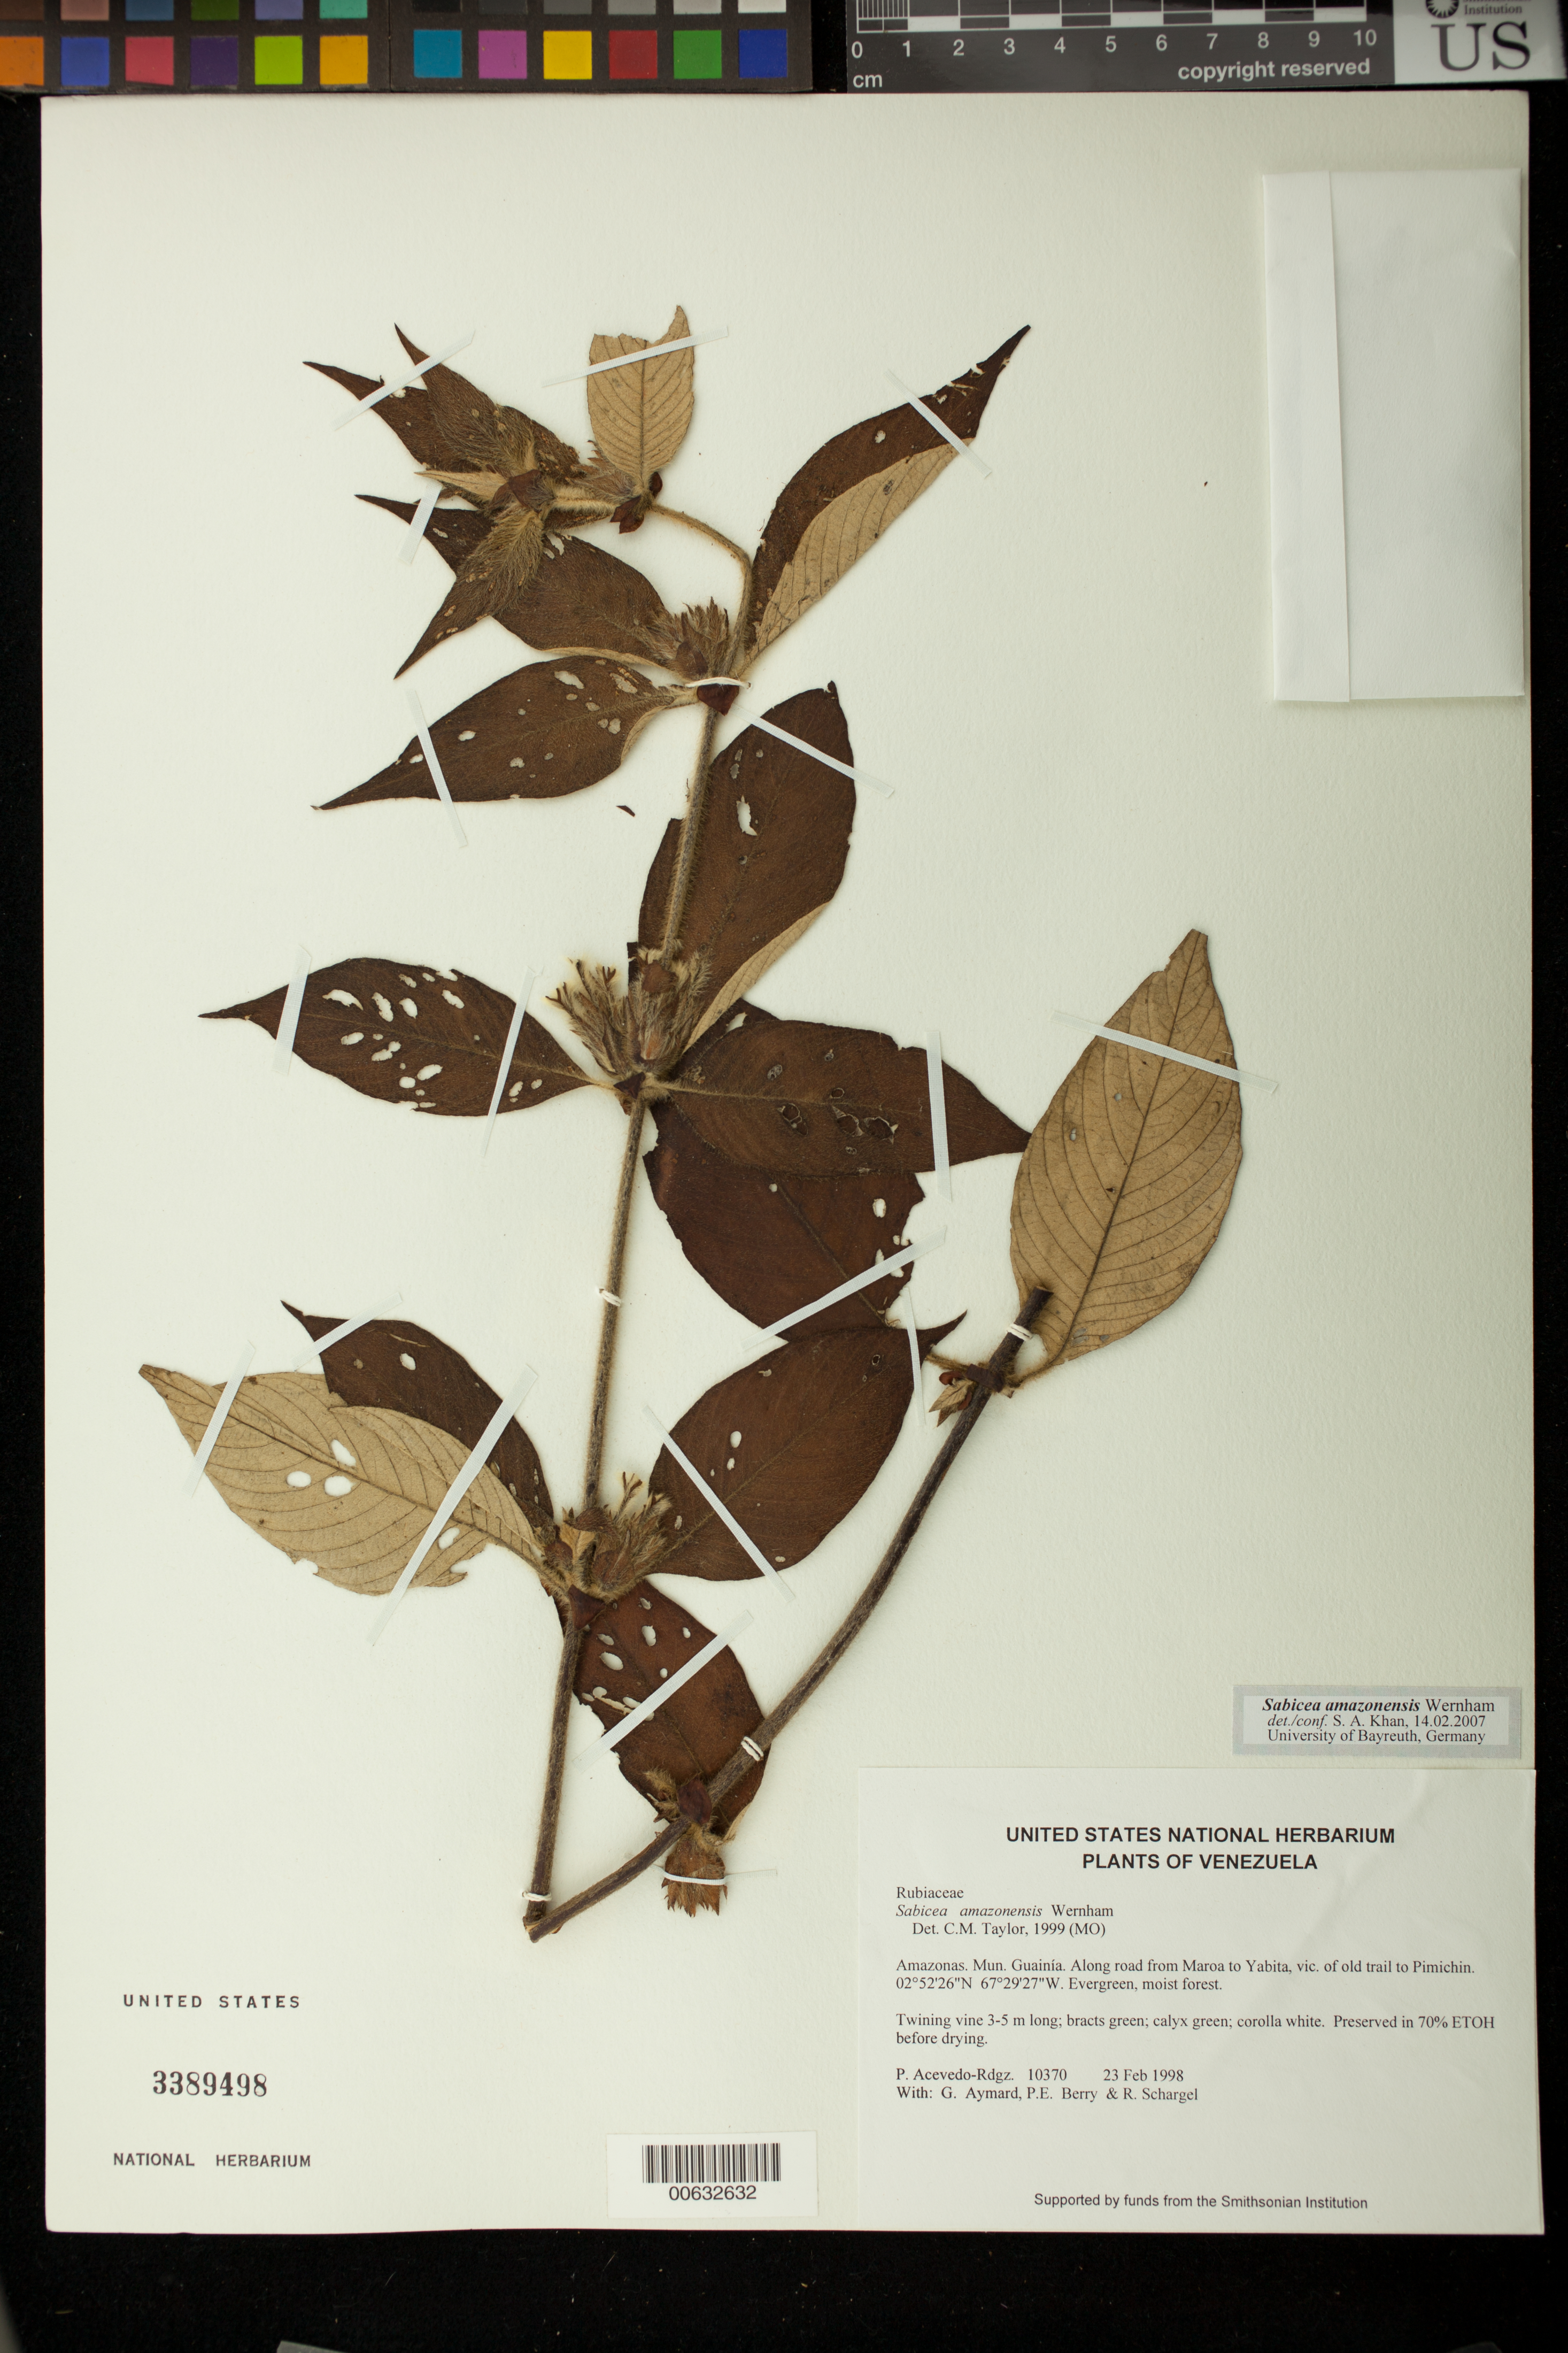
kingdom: Plantae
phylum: Tracheophyta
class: Magnoliopsida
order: Gentianales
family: Rubiaceae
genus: Sabicea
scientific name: Sabicea amazonensis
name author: Wernham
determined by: Taylor, Charlotte M.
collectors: P. Acevedo-Rodr., G. A. Aymard, P. E. Berry & R. Schargel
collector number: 10370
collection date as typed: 23 Feb 1998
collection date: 1998-02-23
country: Venezuela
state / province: Amazonas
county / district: Maroa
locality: Along road from Maroa to Yabita, vic. of old trail to Pimichin.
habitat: Evergreen, moist forest.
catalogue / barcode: US 3389498